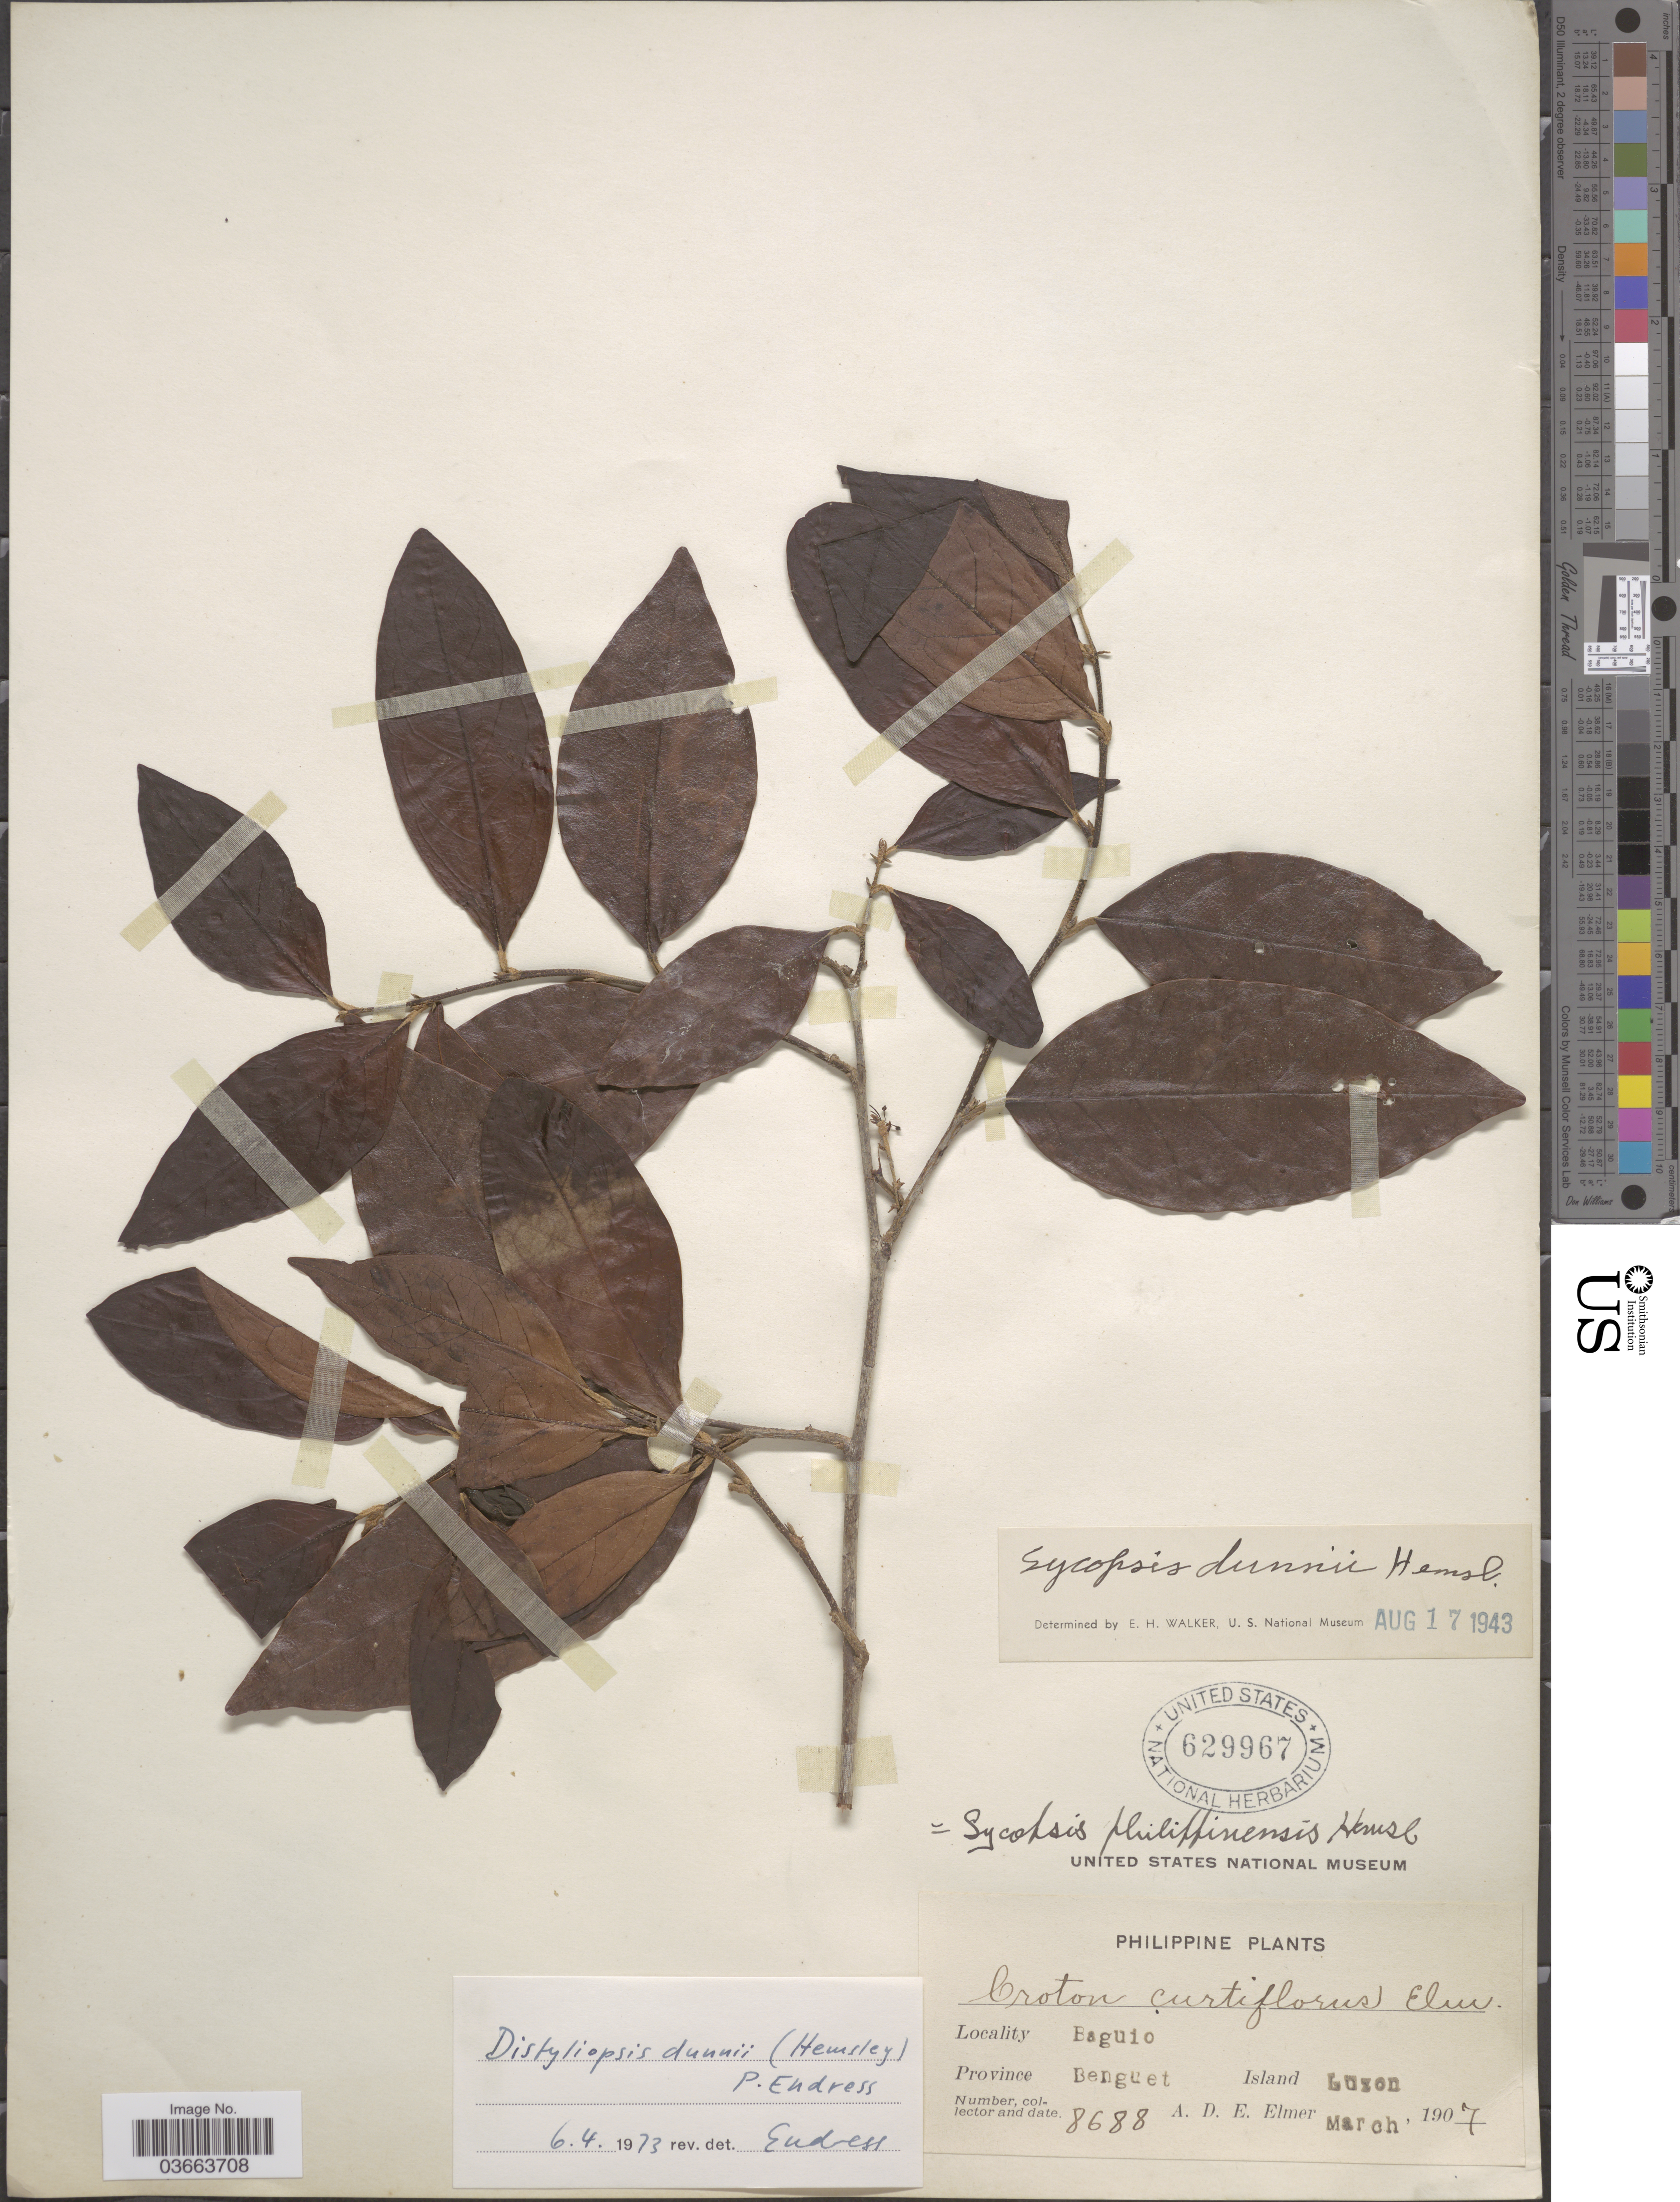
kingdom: Plantae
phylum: Tracheophyta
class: Magnoliopsida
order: Saxifragales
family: Hamamelidaceae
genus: Distyliopsis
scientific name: Distyliopsis dunnii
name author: (Hemsl.) Endress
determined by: Endress, P. K.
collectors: A. D. E. Elmer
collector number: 8688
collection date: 1907-03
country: Philippines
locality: Baguio. Province Benguet. Island Luzon.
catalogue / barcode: US 629967